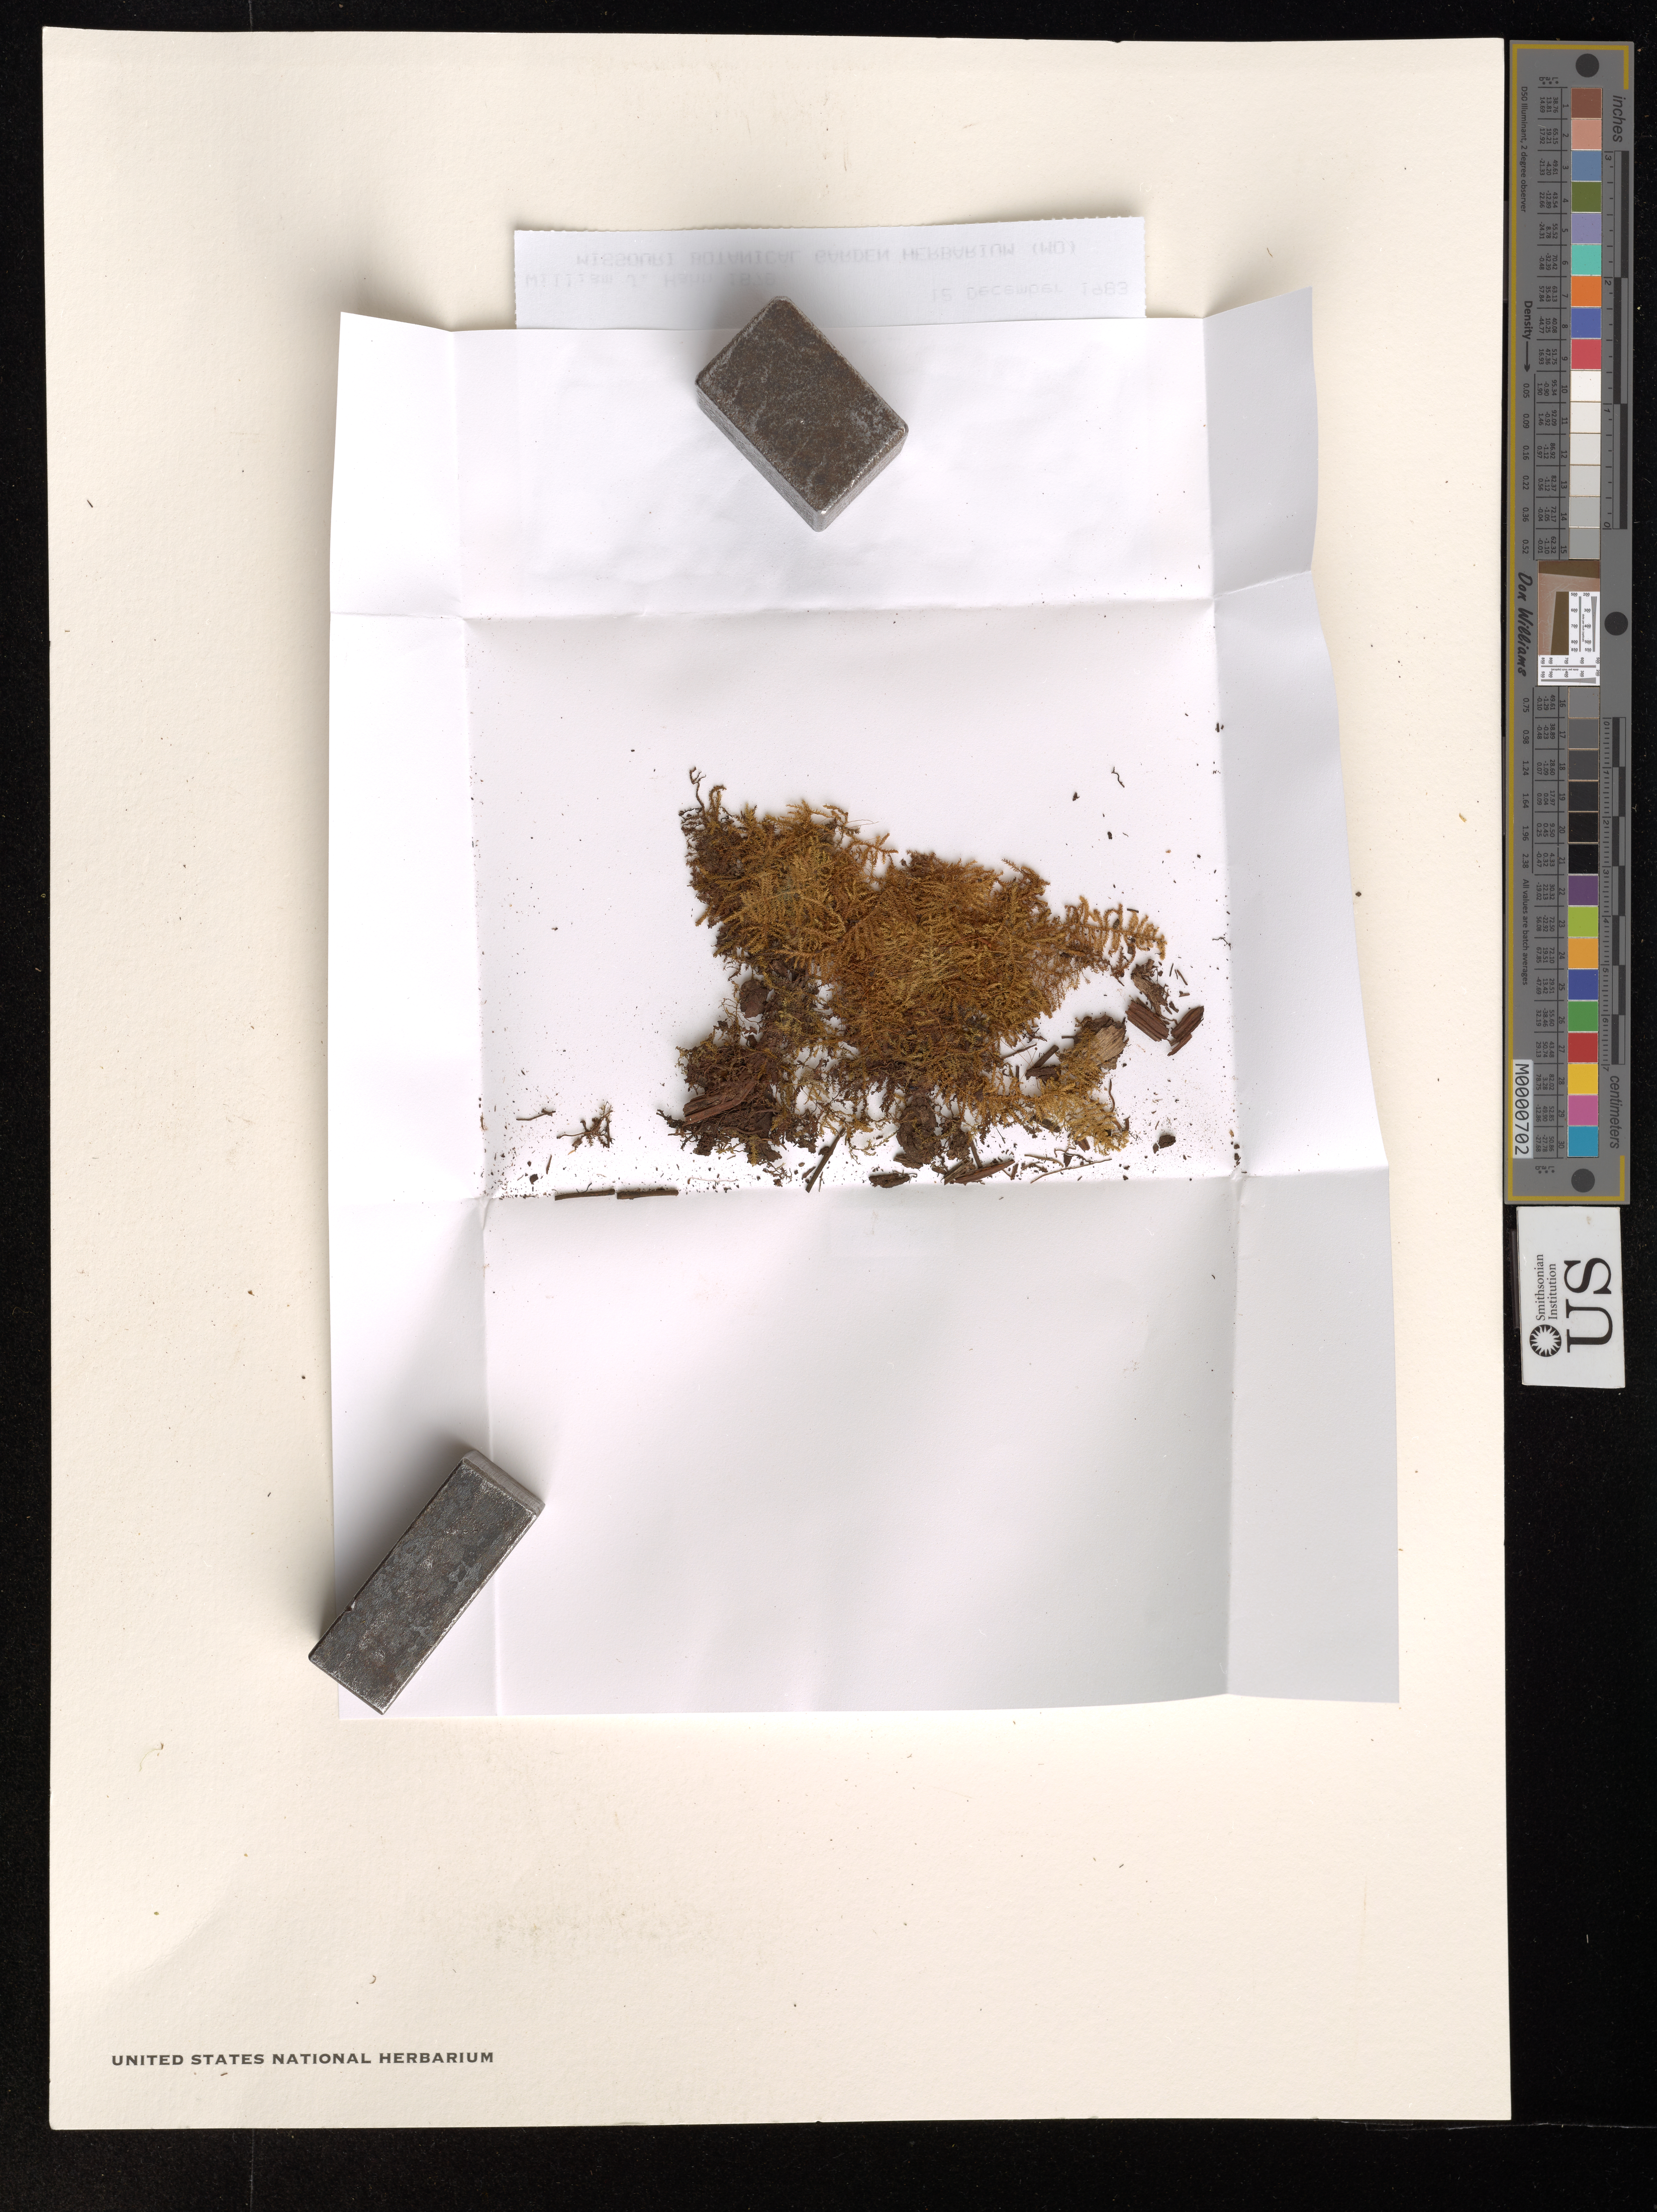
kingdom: Plantae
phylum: Bryophyta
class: Bryopsida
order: Hypnales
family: Hypnaceae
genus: Vesicularia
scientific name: Vesicularia vesicularis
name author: (Schwaegr.) Broth.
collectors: W. J. Hahn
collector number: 1878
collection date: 1983-12-12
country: Paraguay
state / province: Misiones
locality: San Ignacio. Lower riparian forest.